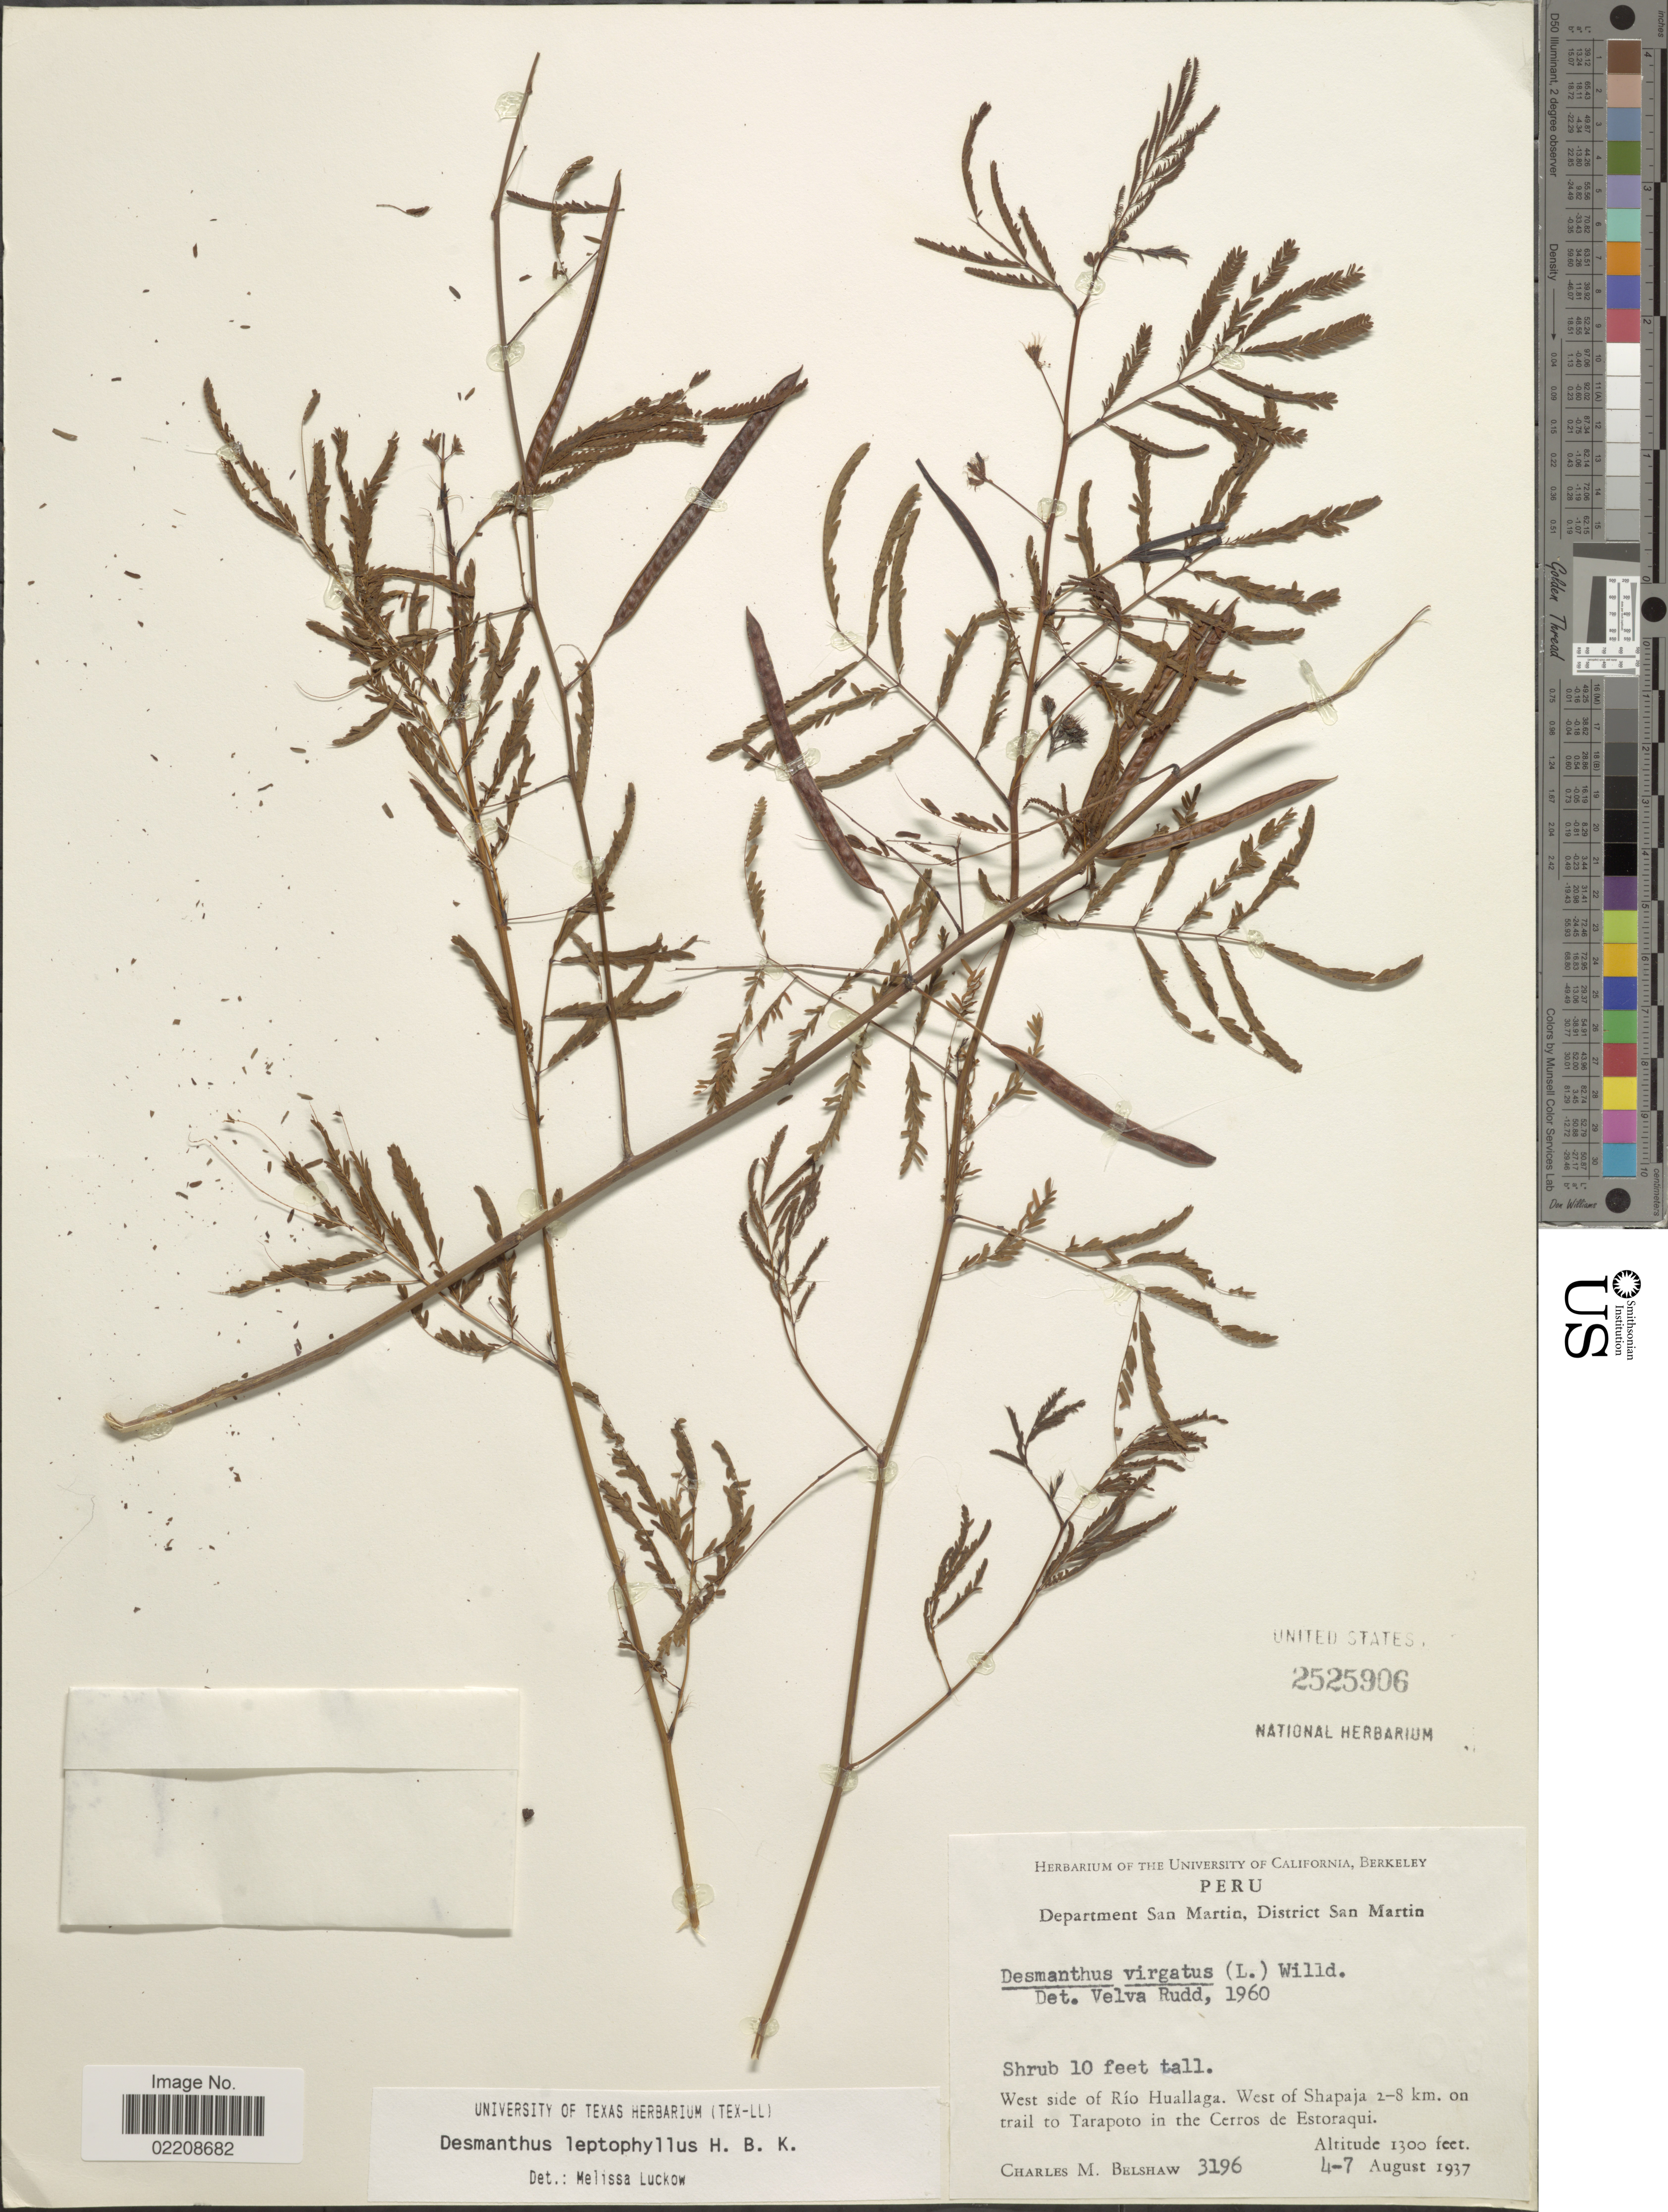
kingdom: Plantae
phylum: Tracheophyta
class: Magnoliopsida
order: Fabales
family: Fabaceae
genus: Desmanthus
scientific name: Desmanthus leptophyllus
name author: Kunth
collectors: C. Shaw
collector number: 3196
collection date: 1937-08-04/1937-08-07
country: Peru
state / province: San Martín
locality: Department San Martin, District San Martin. West side of Río Huallaga. West of Shapaja 2-8 km. on trail to Tarapoto in the Cerros de Estoraqui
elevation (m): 396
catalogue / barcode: US 2525906